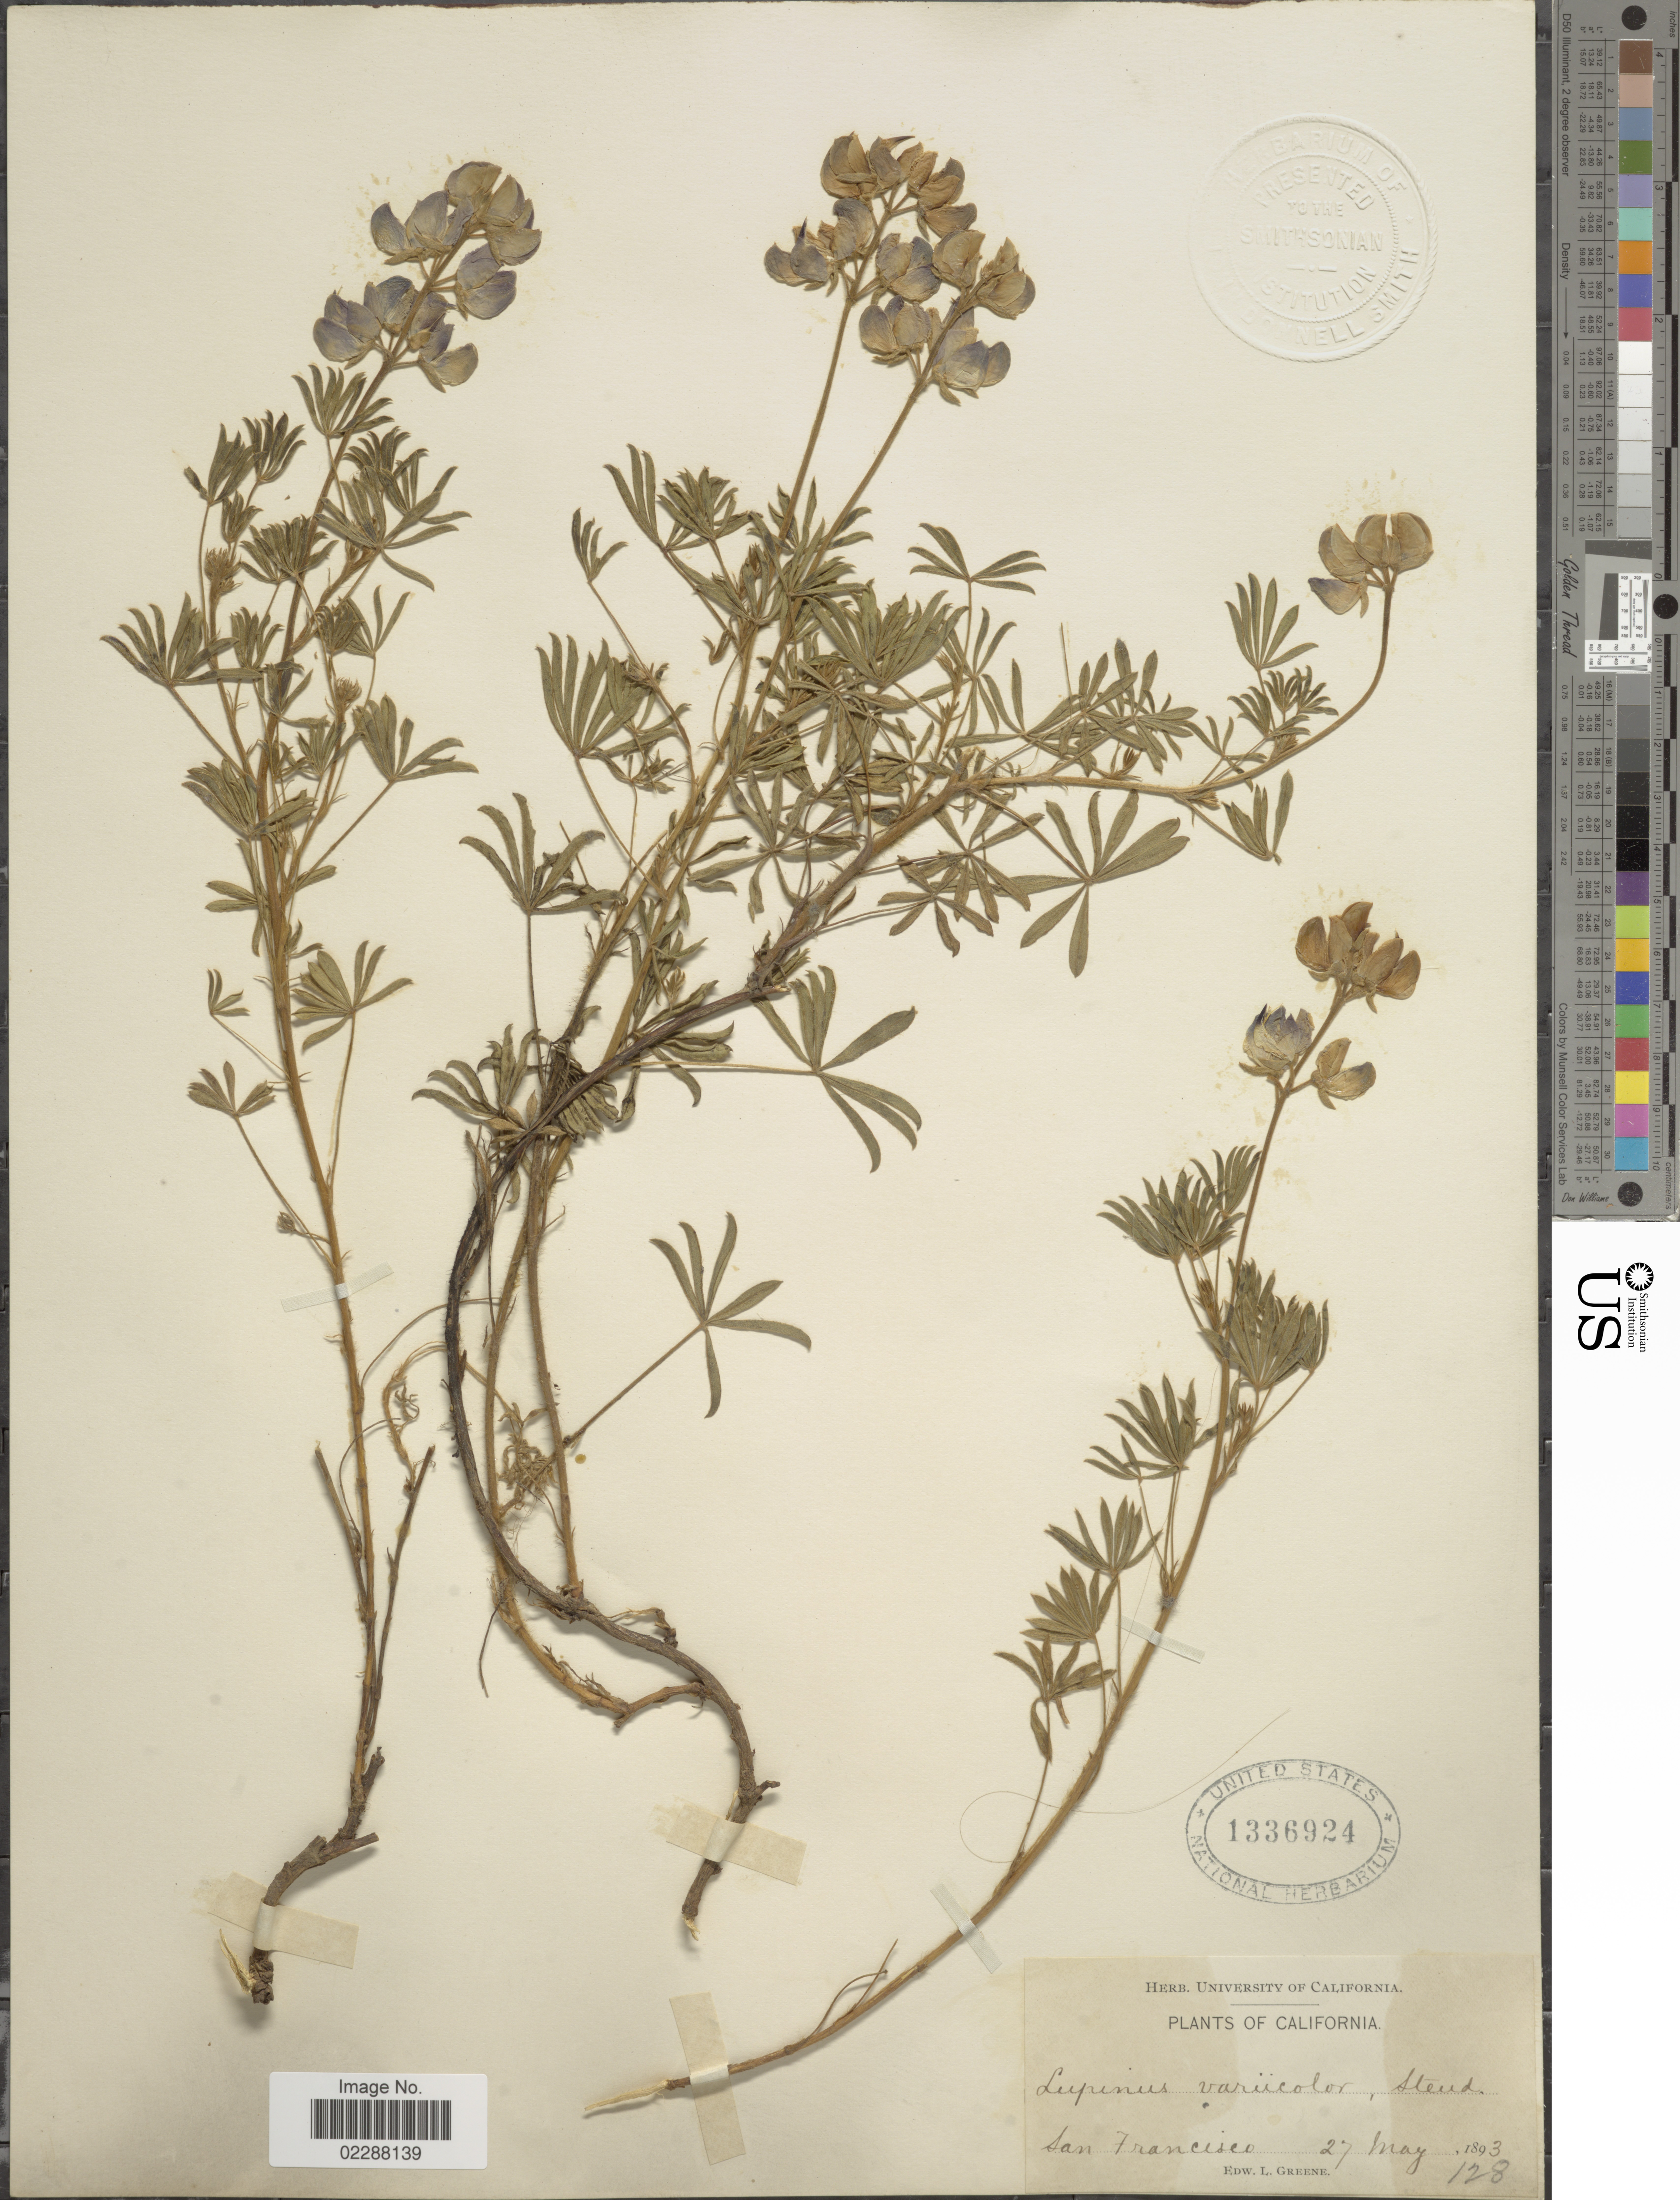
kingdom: Plantae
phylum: Tracheophyta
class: Magnoliopsida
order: Fabales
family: Fabaceae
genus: Lupinus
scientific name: Lupinus variicolor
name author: Steud.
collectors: E. L. Greene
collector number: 128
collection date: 1893-05-27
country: United States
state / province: California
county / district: San Francisco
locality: At San Francisco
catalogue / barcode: US 1336924